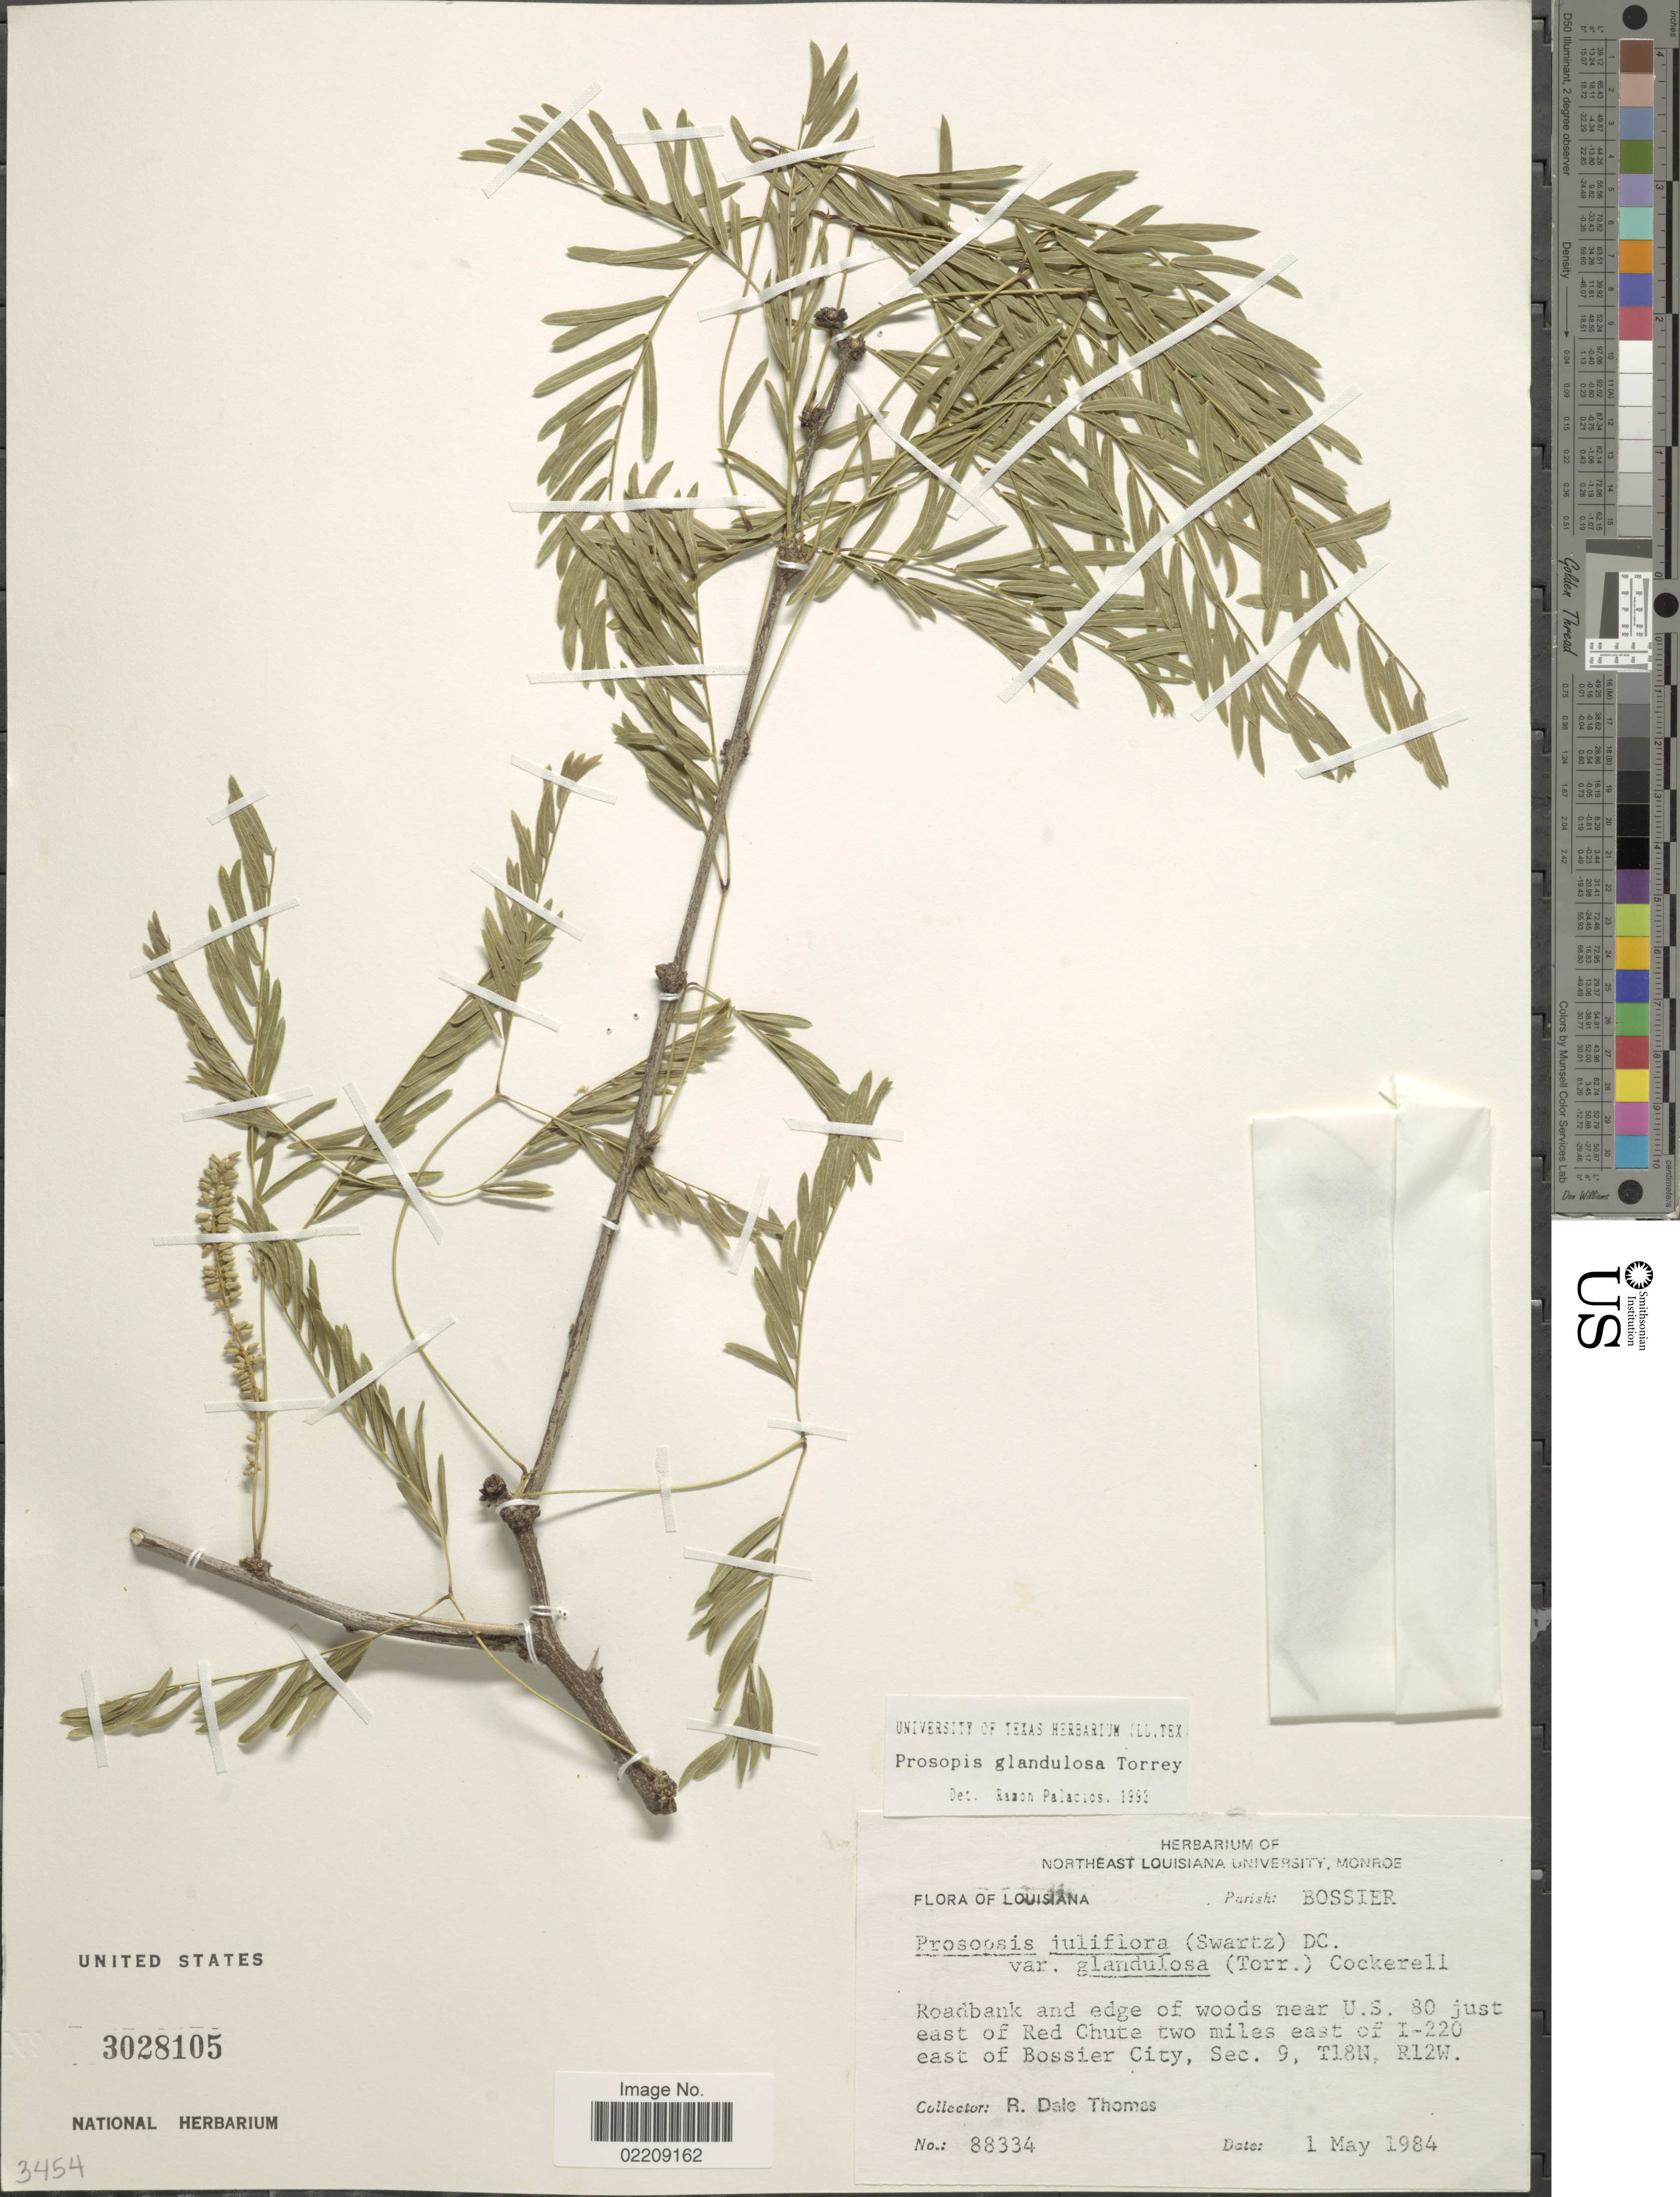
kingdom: Plantae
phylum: Tracheophyta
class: Magnoliopsida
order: Fabales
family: Fabaceae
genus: Neltuma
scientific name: Neltuma glandulosa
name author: (Torr.) Britton & Rose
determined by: Strong, Mark T., (BOT), Smithsonian Institution - National Museum of Natural History (UNITED STATES)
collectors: R. Thomas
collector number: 88334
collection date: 1984-05-01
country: United States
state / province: Louisiana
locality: Parsih: Bossier, Roadbank and edge of woods near U.S. 80 just east of Red Chute two miles east of I-220 east of Bossier City, Sec. 9, T18N, R12W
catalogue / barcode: US 3028105